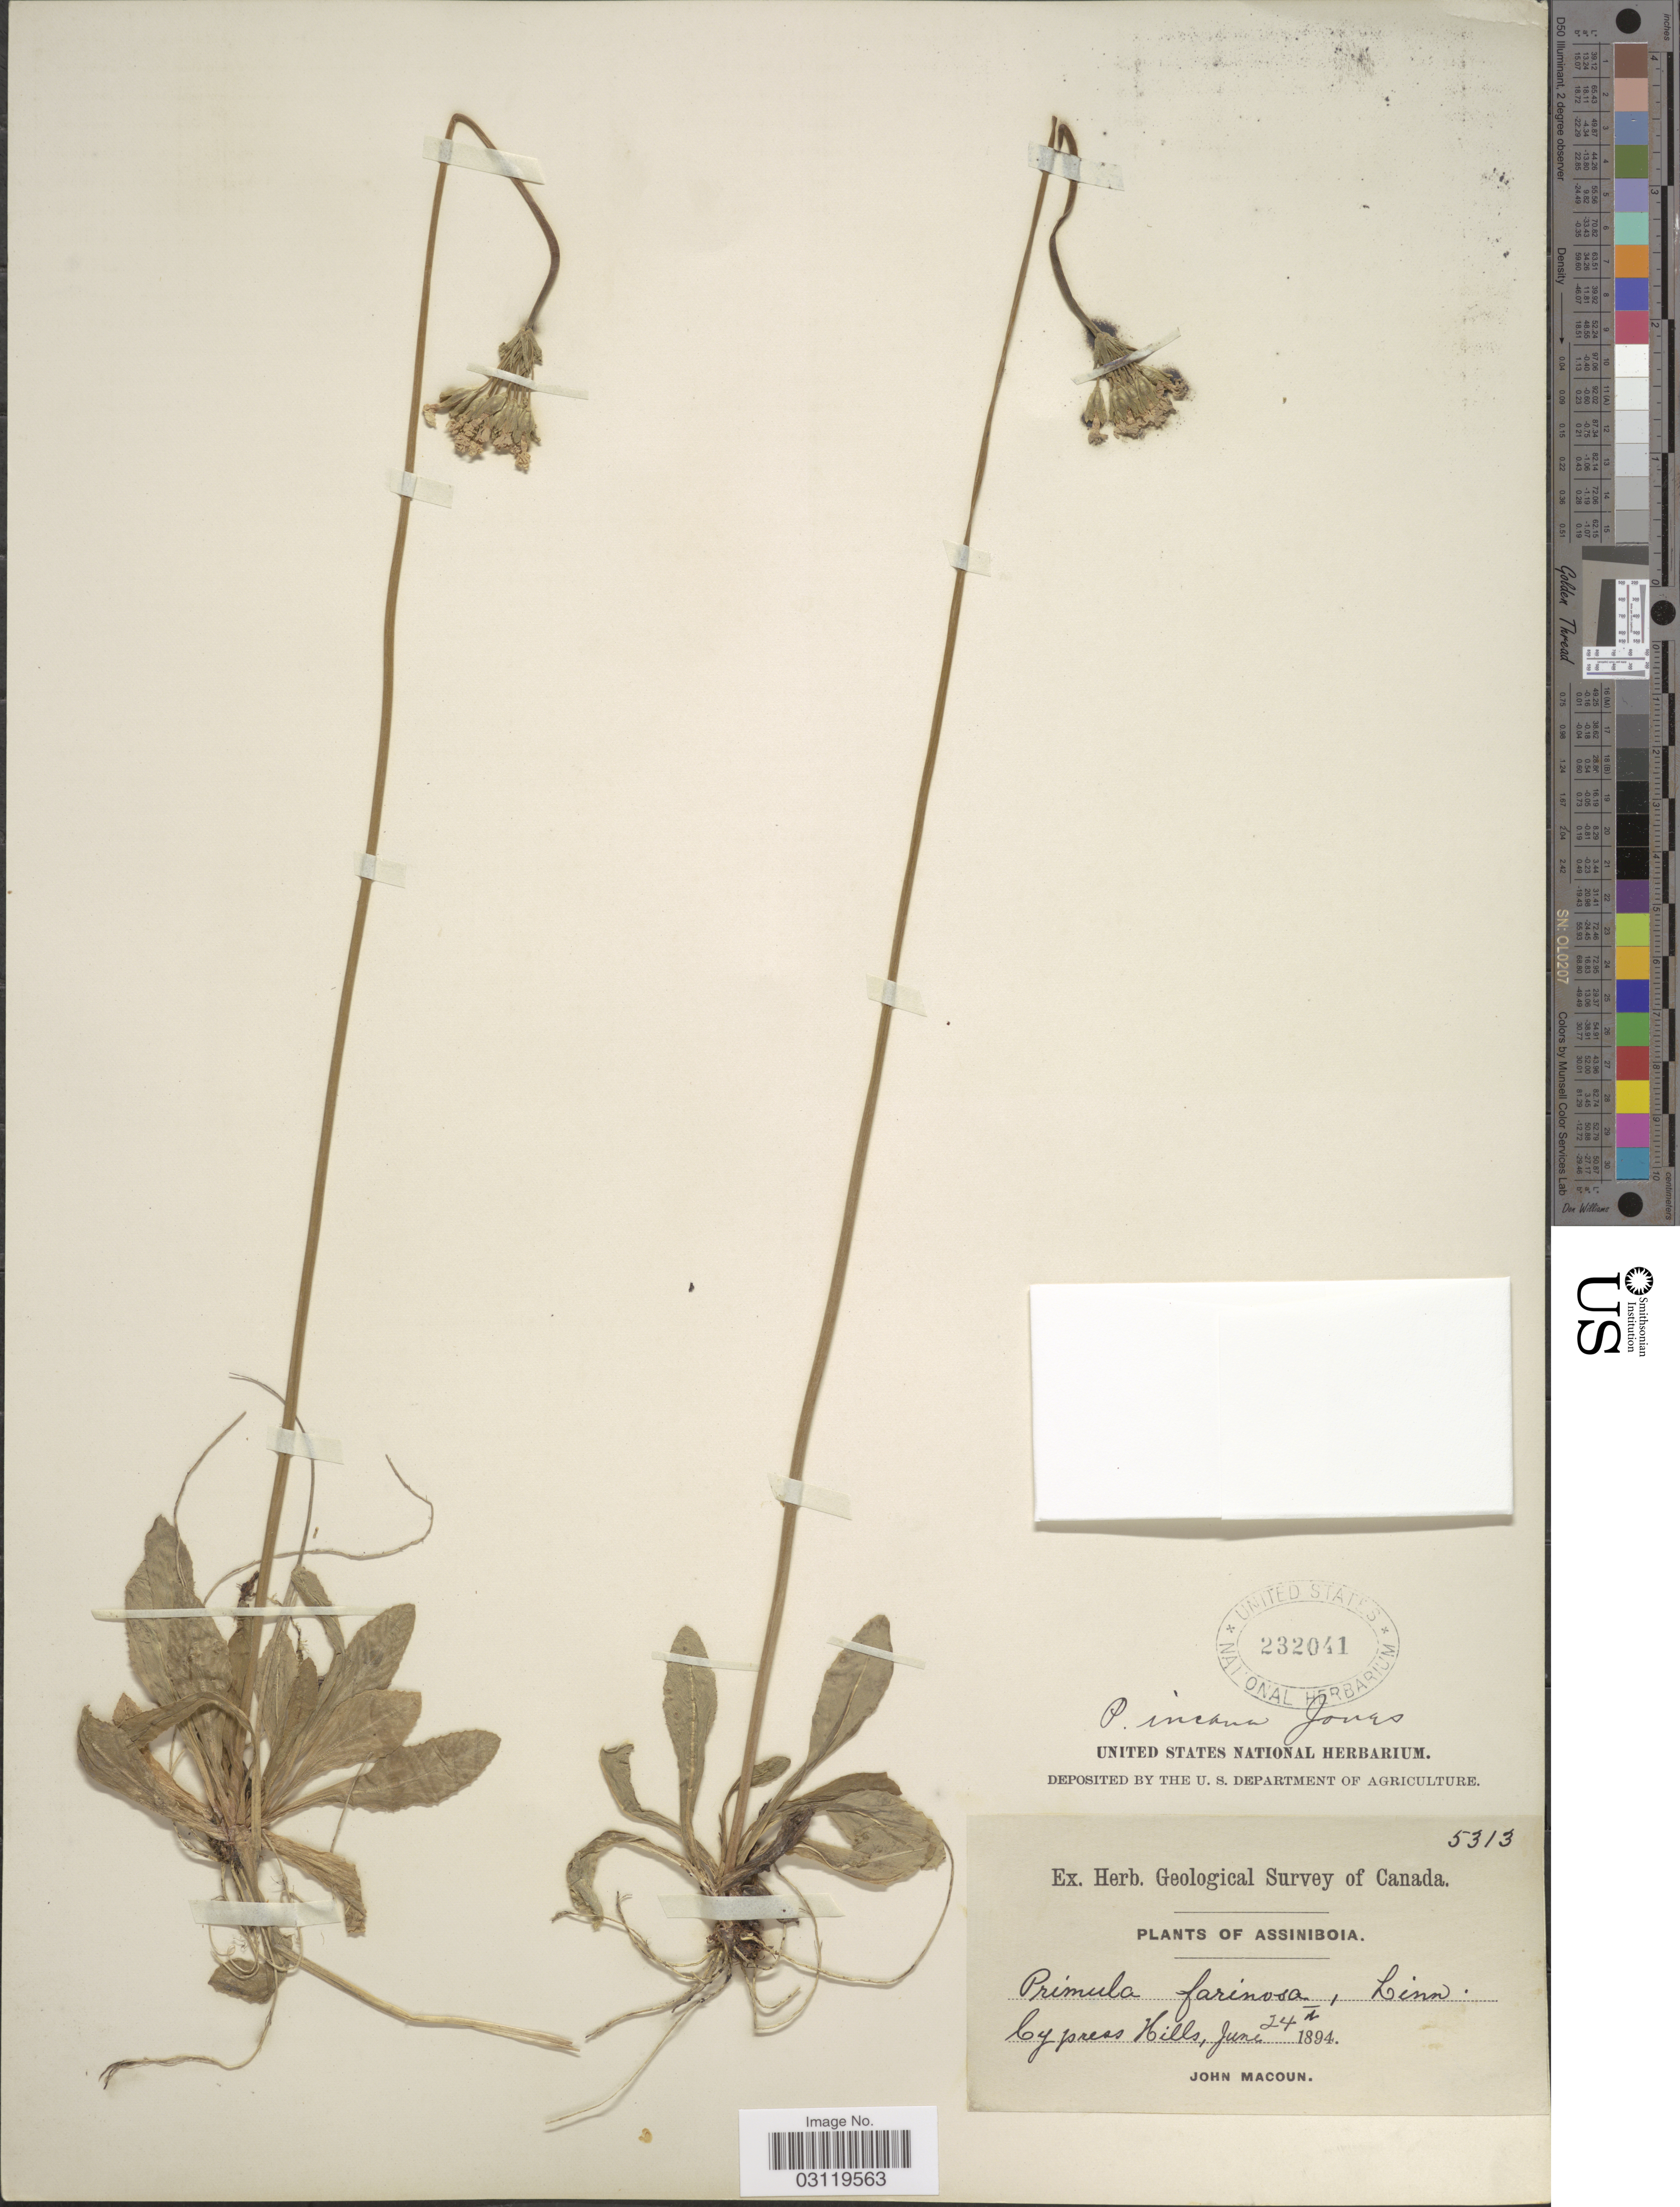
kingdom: Plantae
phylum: Tracheophyta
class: Magnoliopsida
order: Ericales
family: Primulaceae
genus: Primula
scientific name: Primula incana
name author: M.E. Jones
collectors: J. Macoun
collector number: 5313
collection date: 1894-06-24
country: Canada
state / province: Saskatchewan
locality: Assiniboia, Cypress Hills.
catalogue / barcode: US 232041